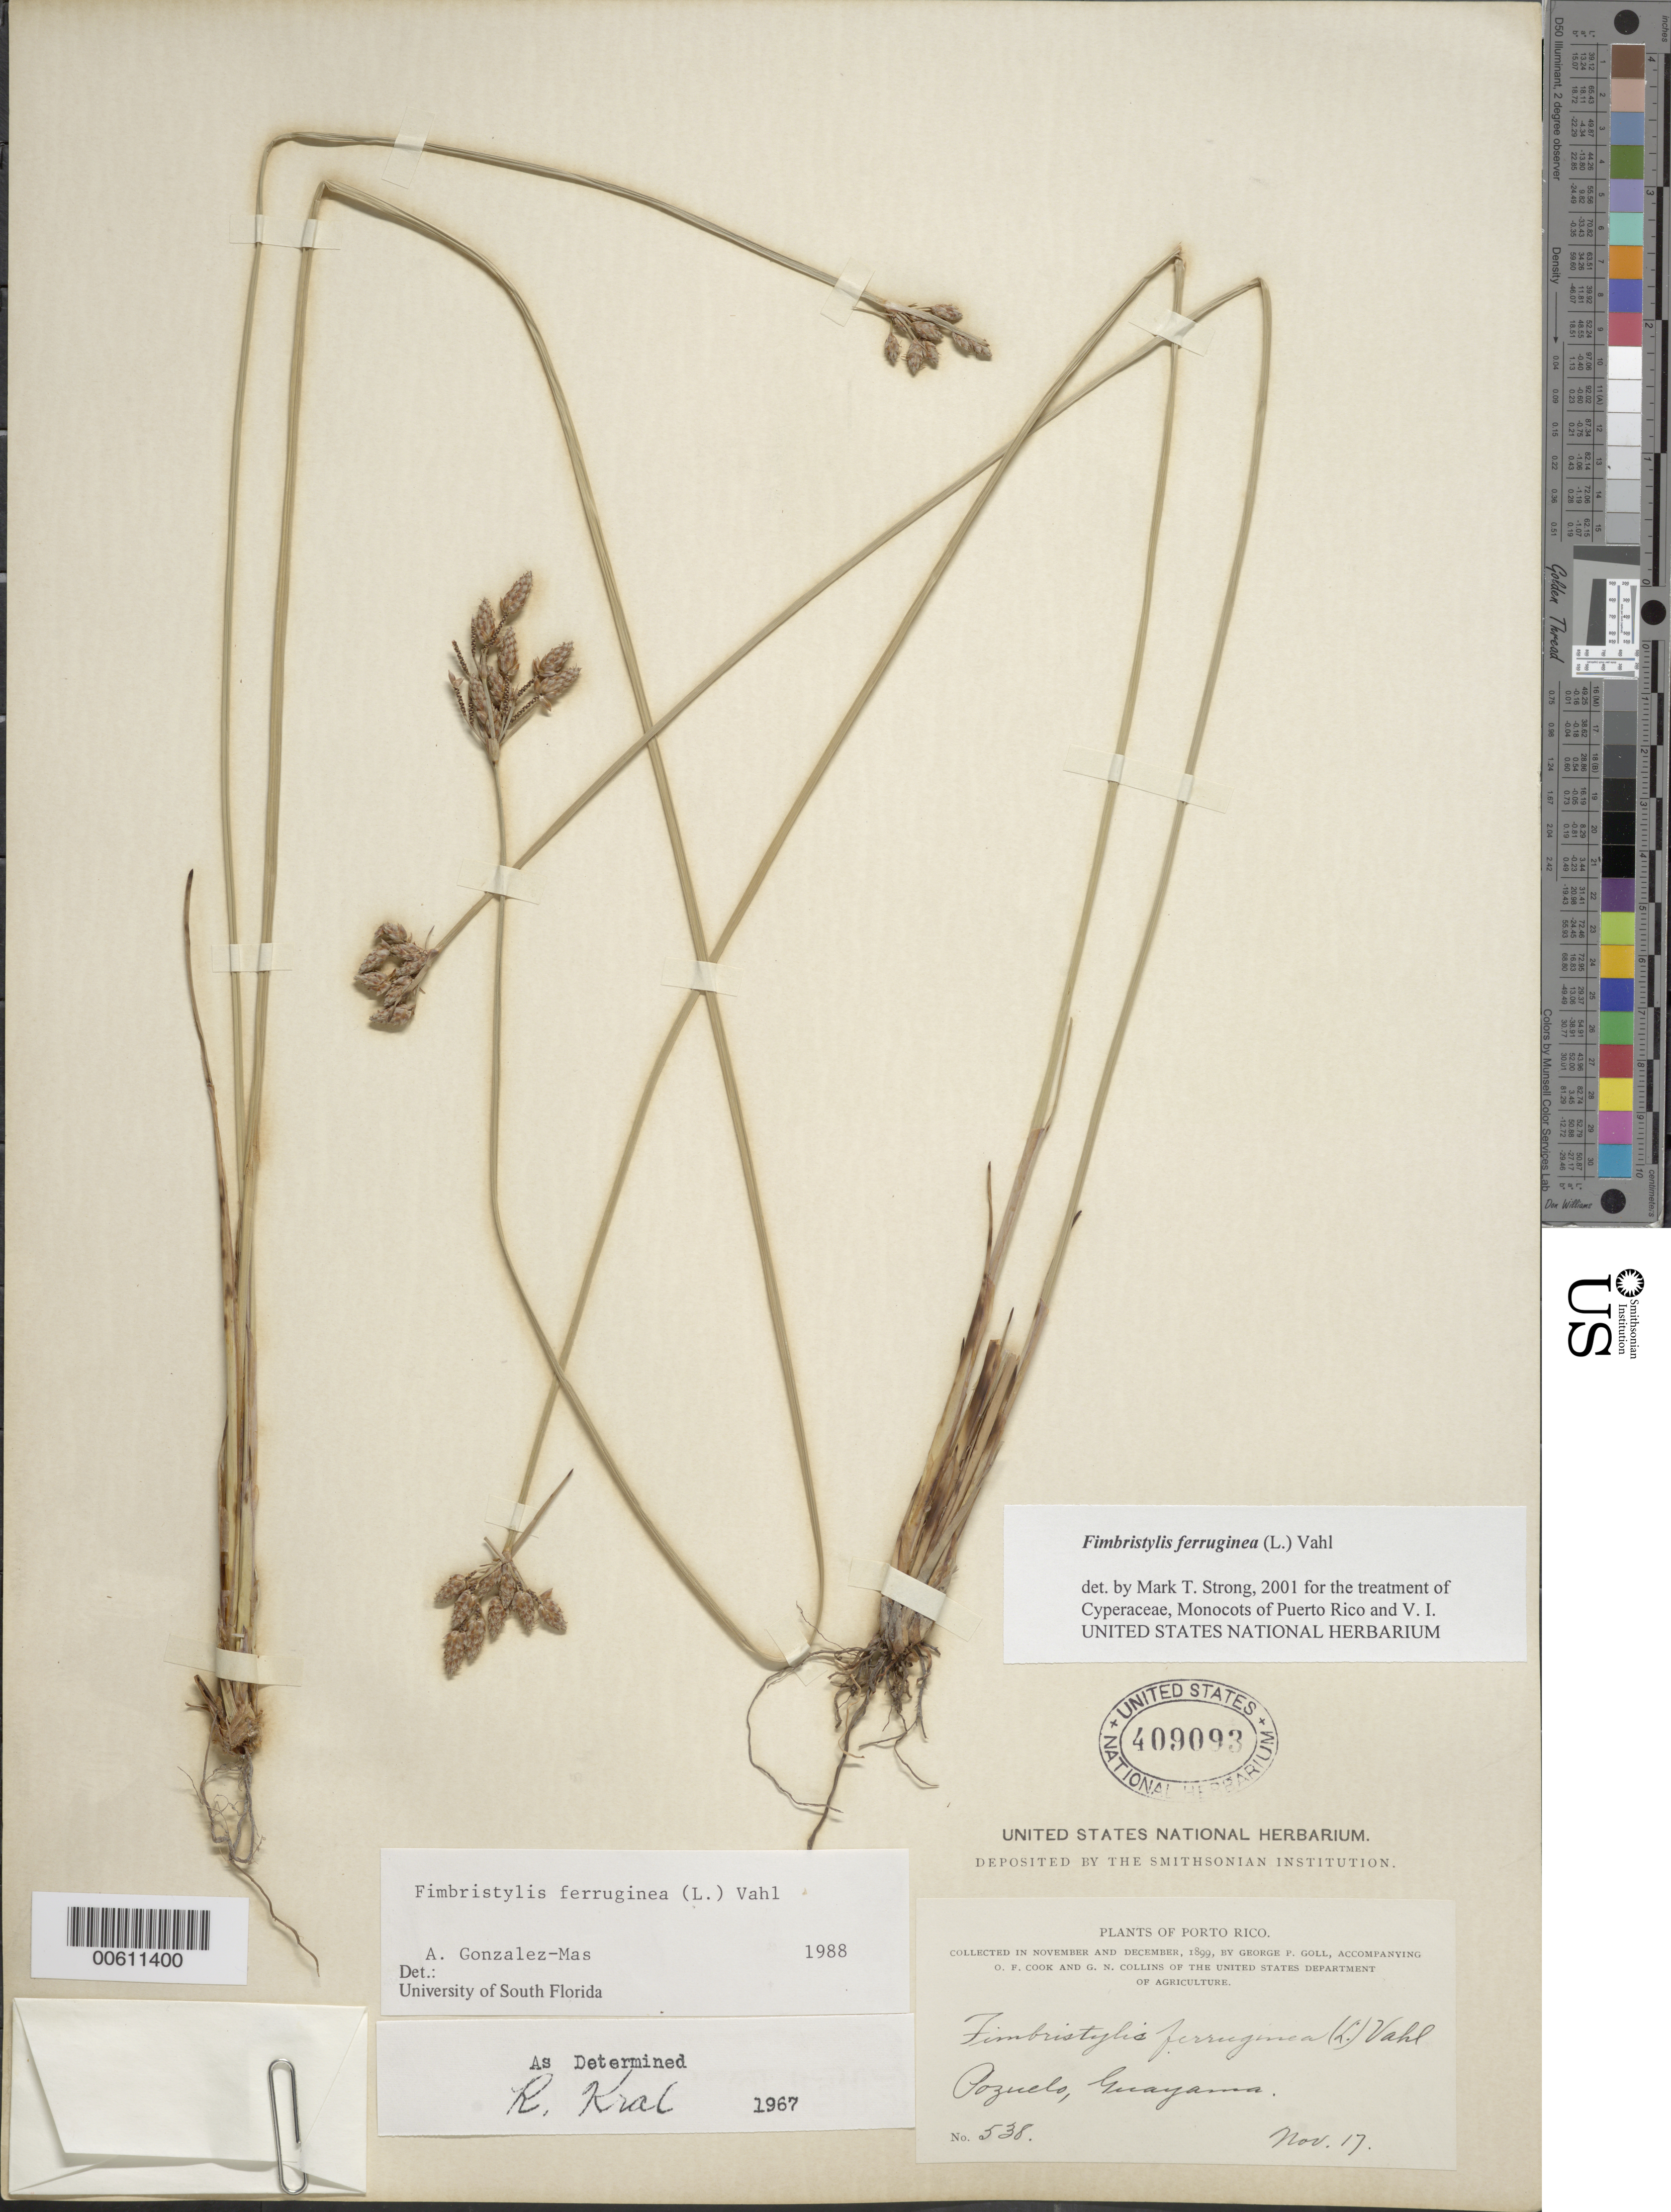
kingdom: Plantae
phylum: Tracheophyta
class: Liliopsida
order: Poales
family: Cyperaceae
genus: Fimbristylis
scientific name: Fimbristylis ferruginea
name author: (L.) Vahl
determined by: Strong, M. T., (US), Smithsonian Institution - National Museum of Natural History (UNITED STATES)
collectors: G. Goll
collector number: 538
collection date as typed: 17 Nov 1899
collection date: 1899-11-17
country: Puerto Rico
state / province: Guayama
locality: Pozuelo, Guayama.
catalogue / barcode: US 409093